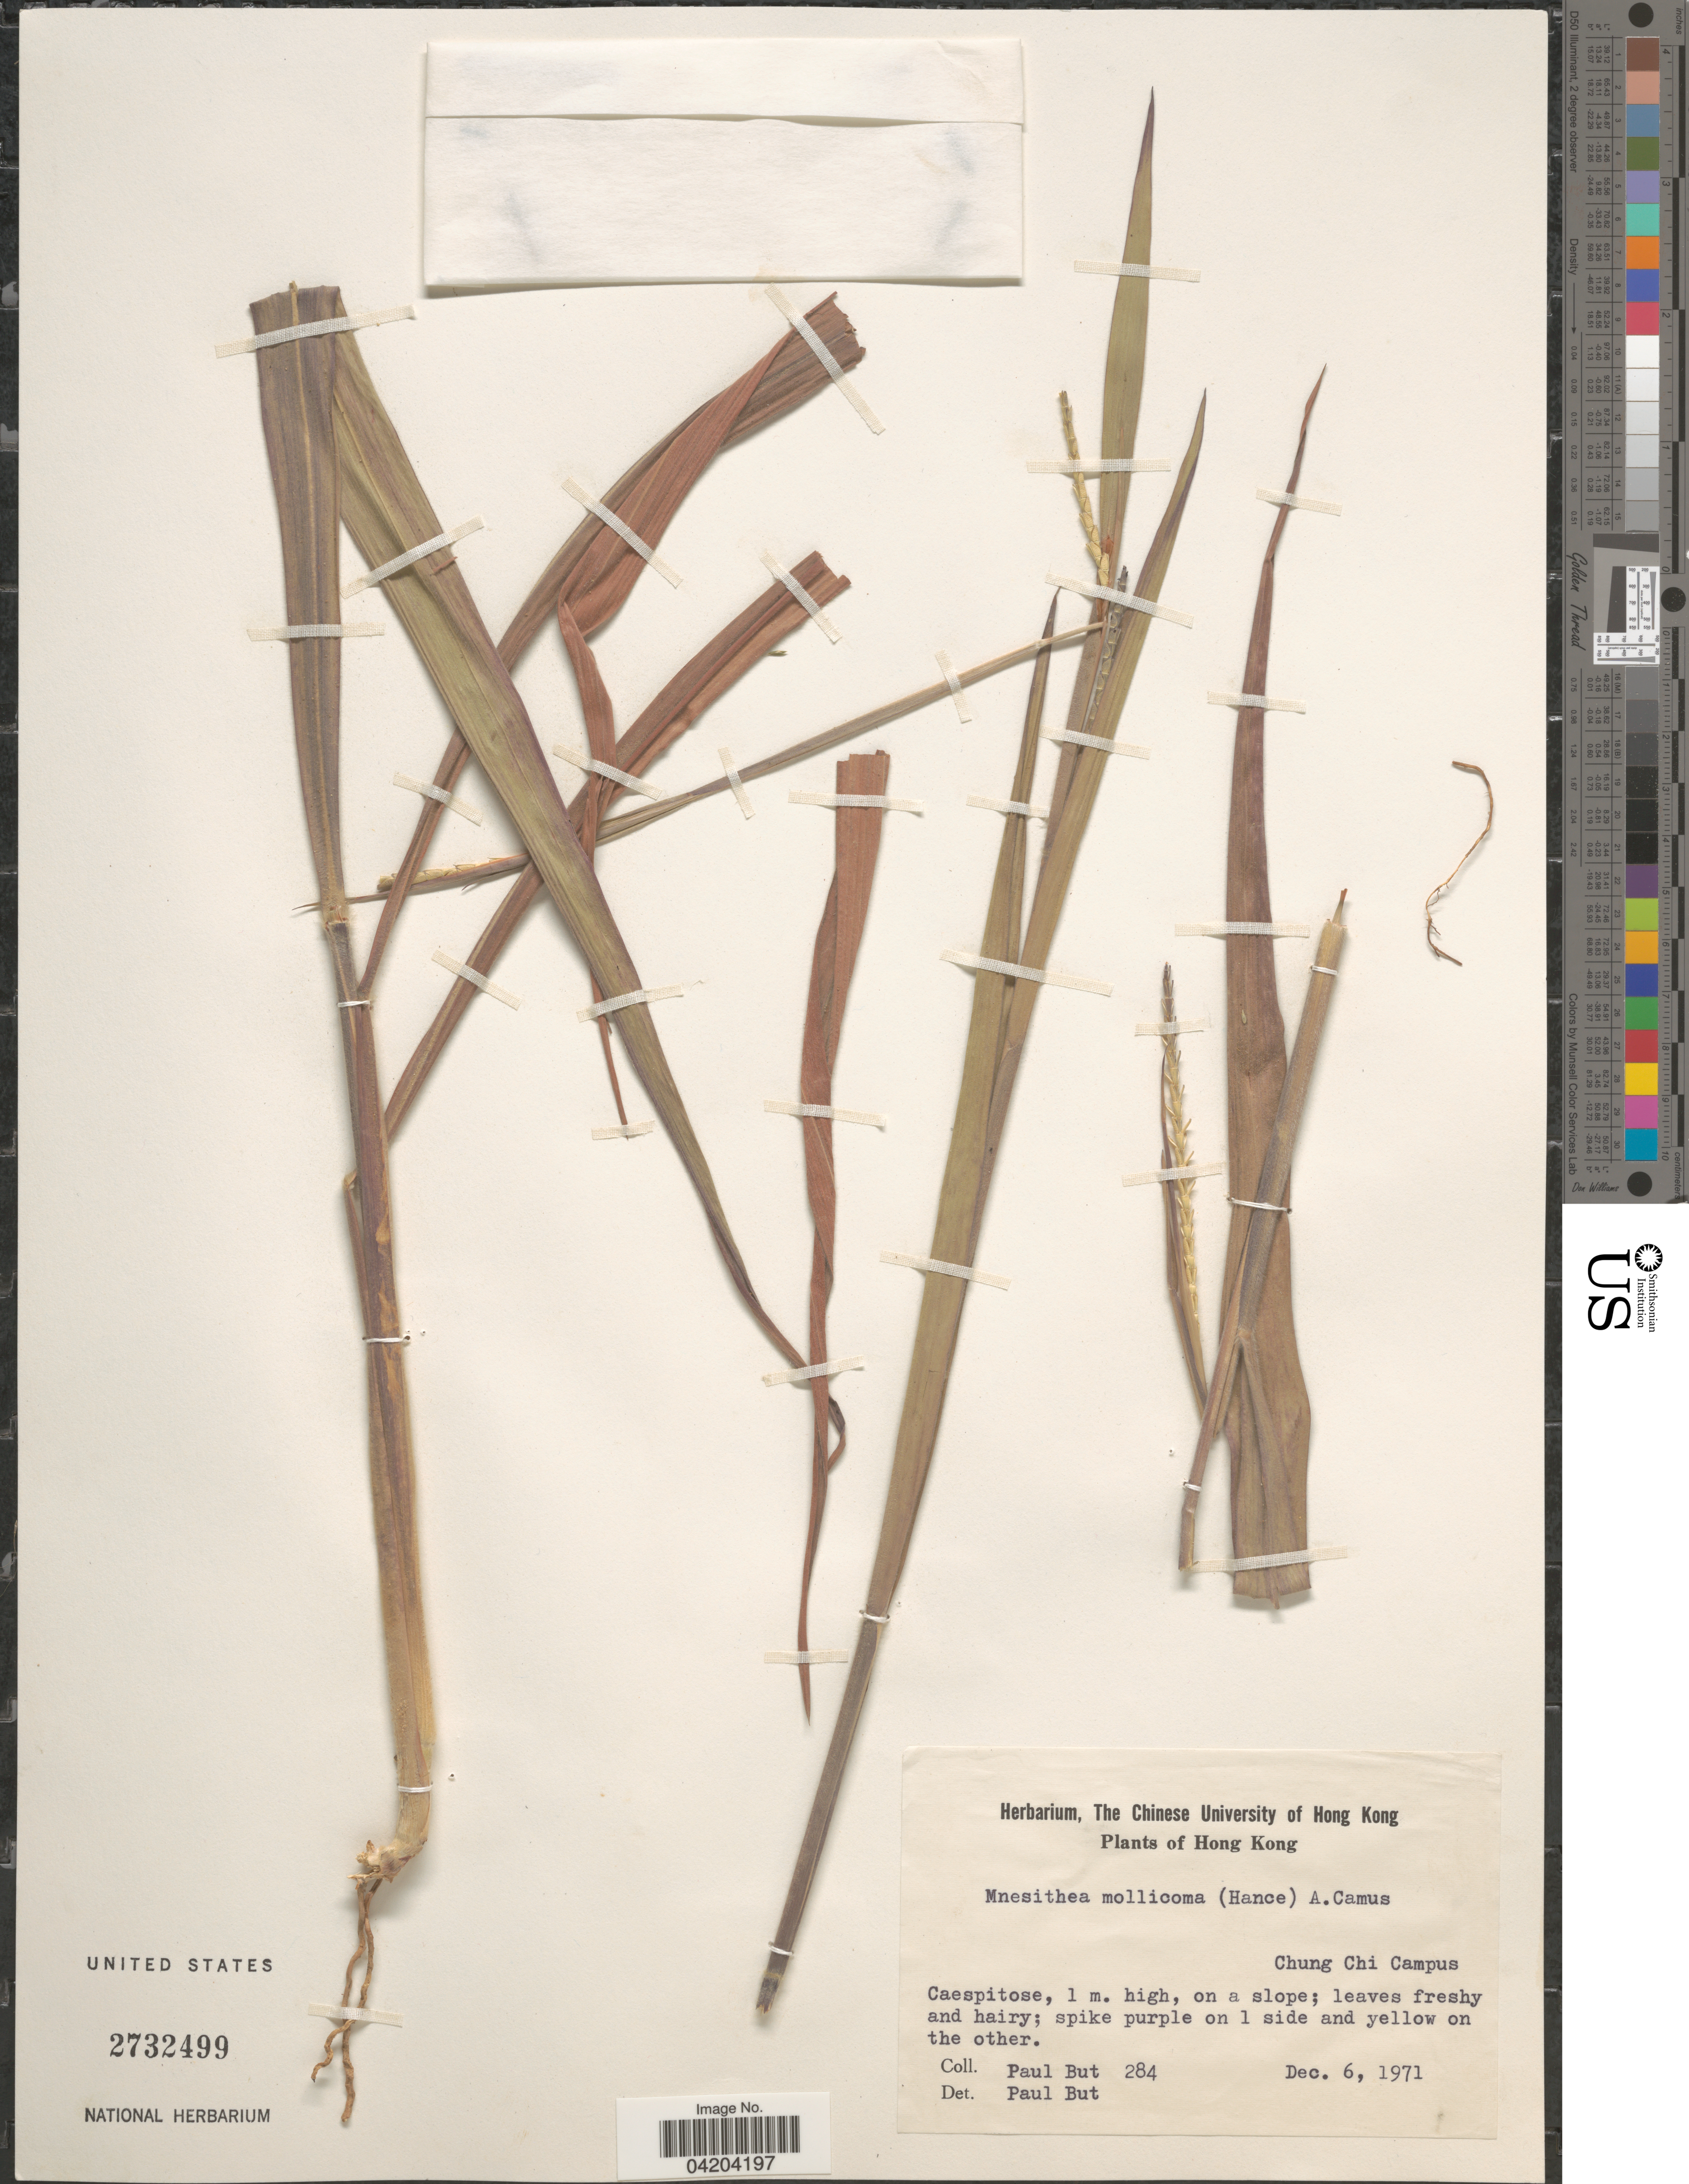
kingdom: Plantae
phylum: Tracheophyta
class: Liliopsida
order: Poales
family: Poaceae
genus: Mnesithea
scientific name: Mnesithea mollicoma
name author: (Hance) A. Camus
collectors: P. But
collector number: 284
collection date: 1971-12-06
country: China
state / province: Hong Kong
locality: Chung Chi Campus.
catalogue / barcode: US 2732499